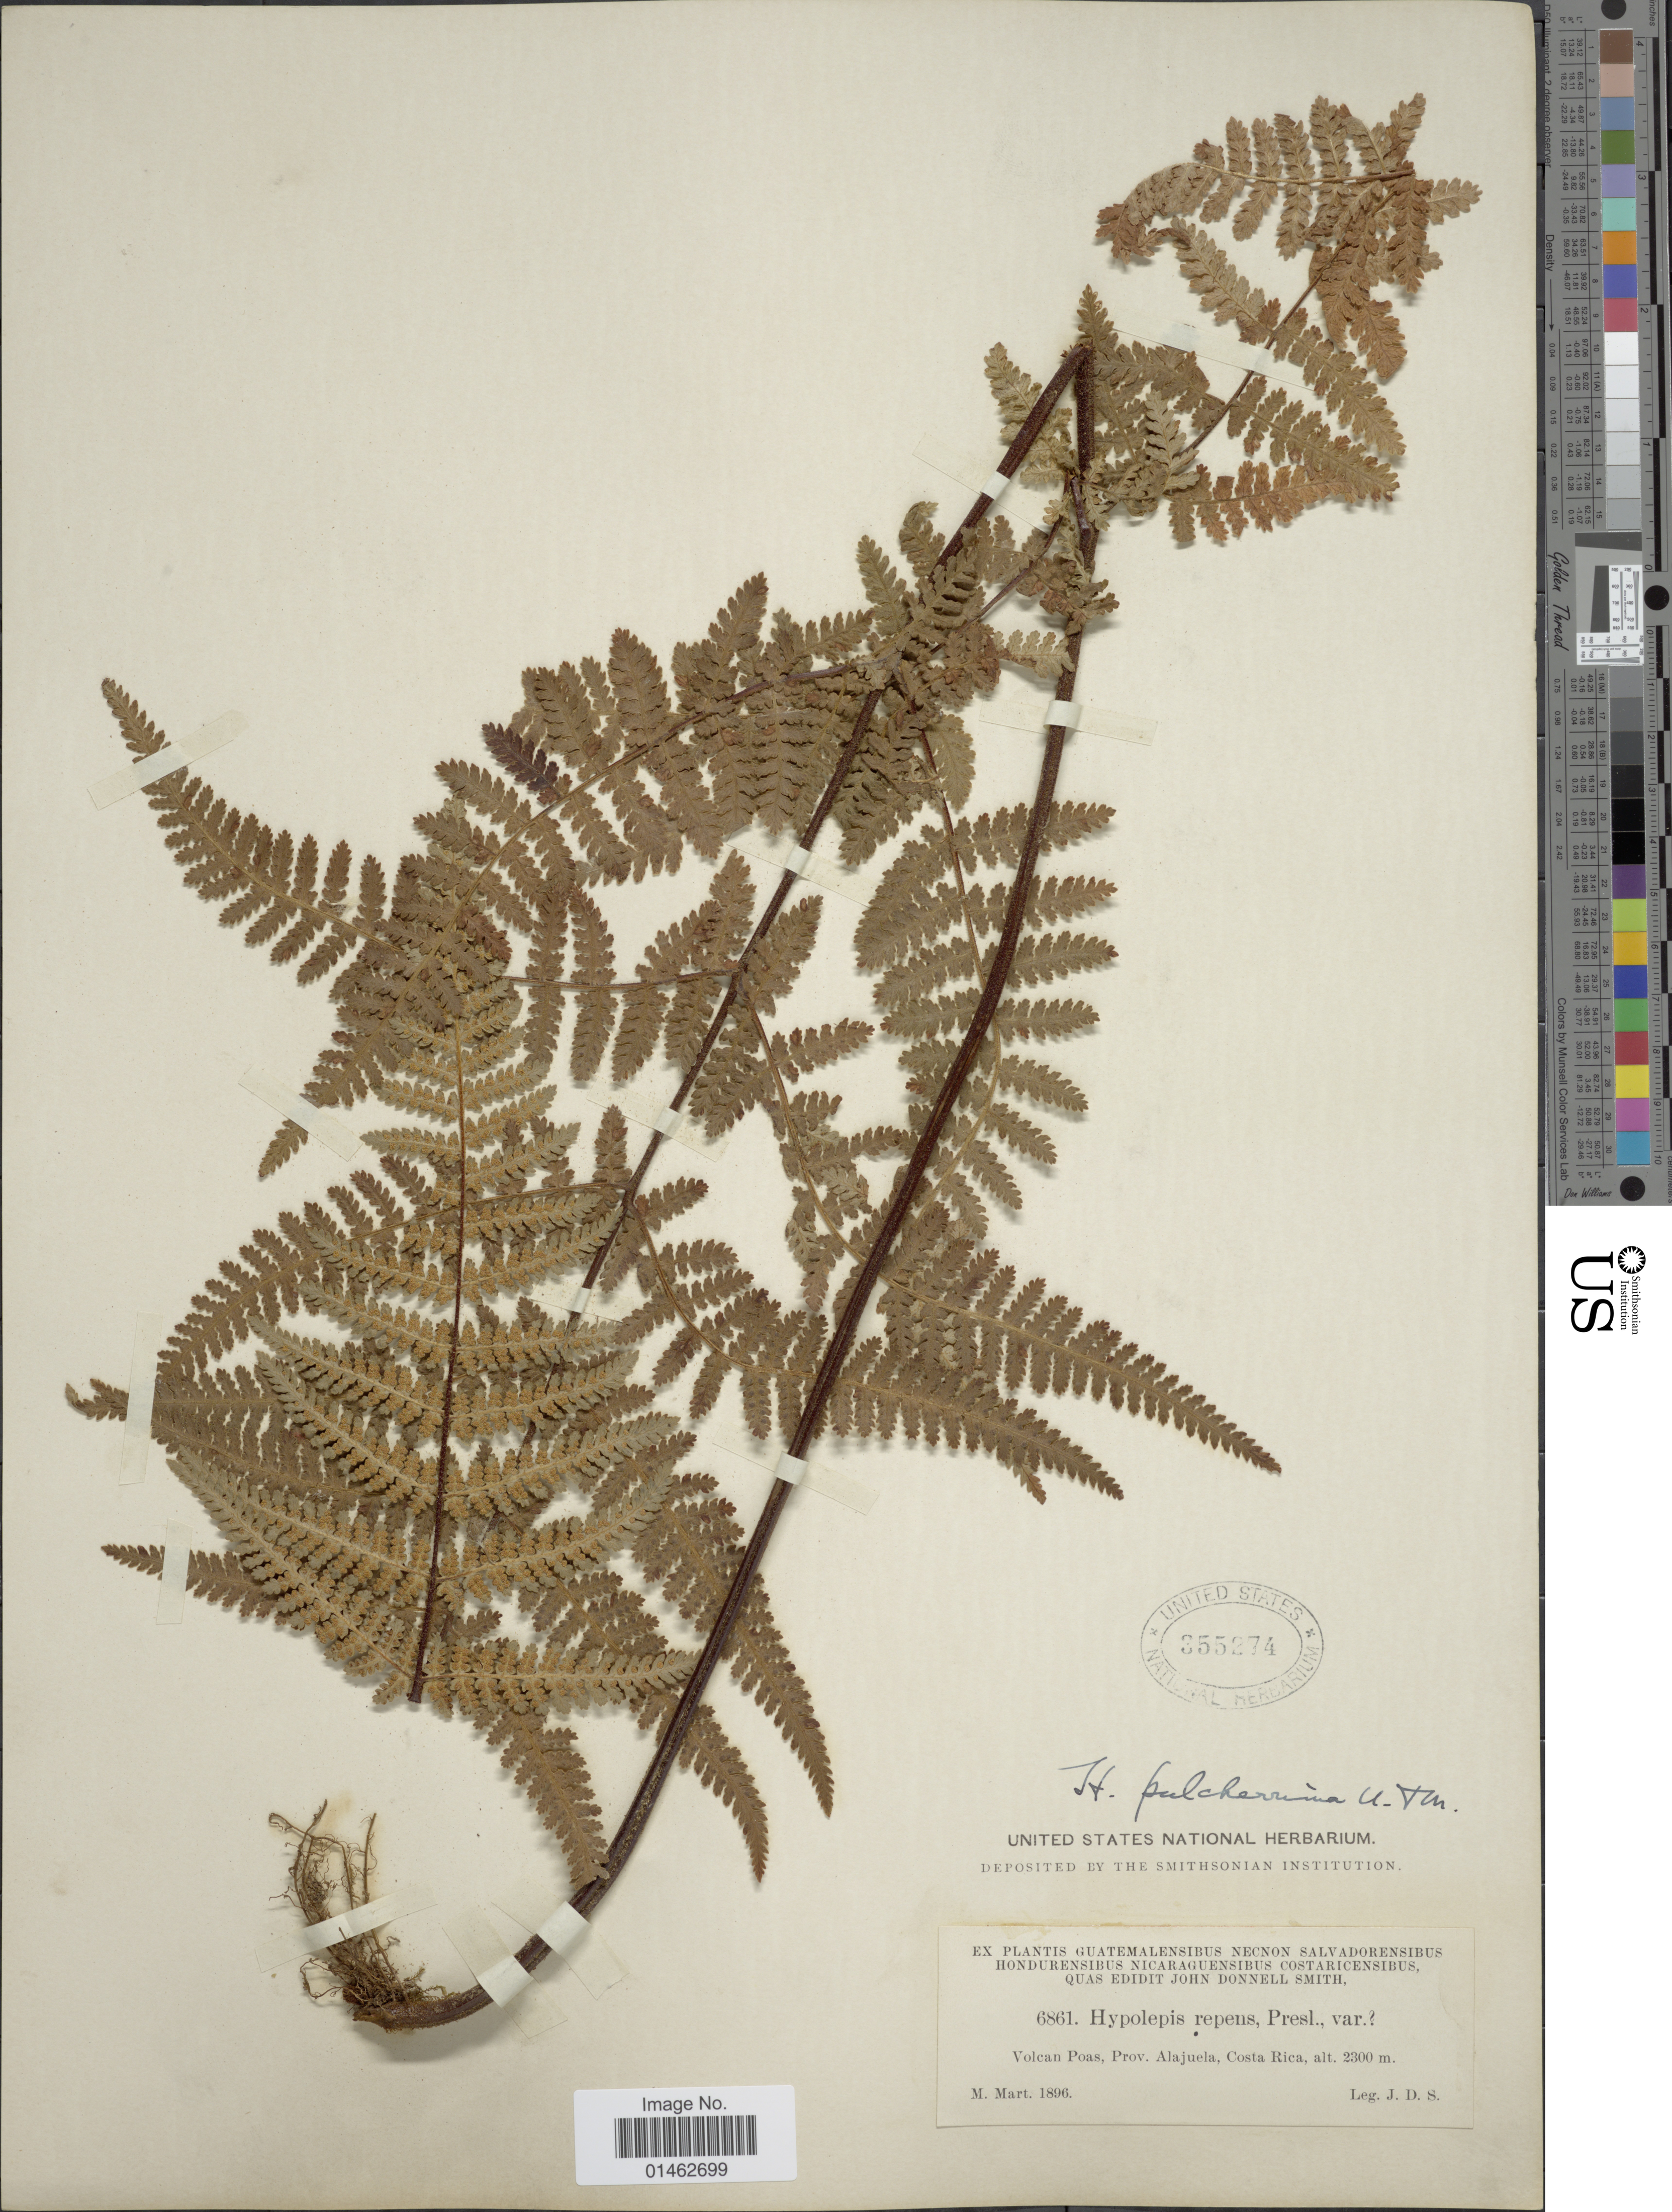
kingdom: Plantae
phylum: Tracheophyta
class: Polypodiopsida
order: Polypodiales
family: Dennstaedtiaceae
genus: Hypolepis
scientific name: Hypolepis pulcherrima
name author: Underw. & Maxon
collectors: J. D. Smith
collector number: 6861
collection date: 1896-03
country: Costa Rica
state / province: Alajuela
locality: Volcan Poas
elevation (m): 2300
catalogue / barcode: US 355274